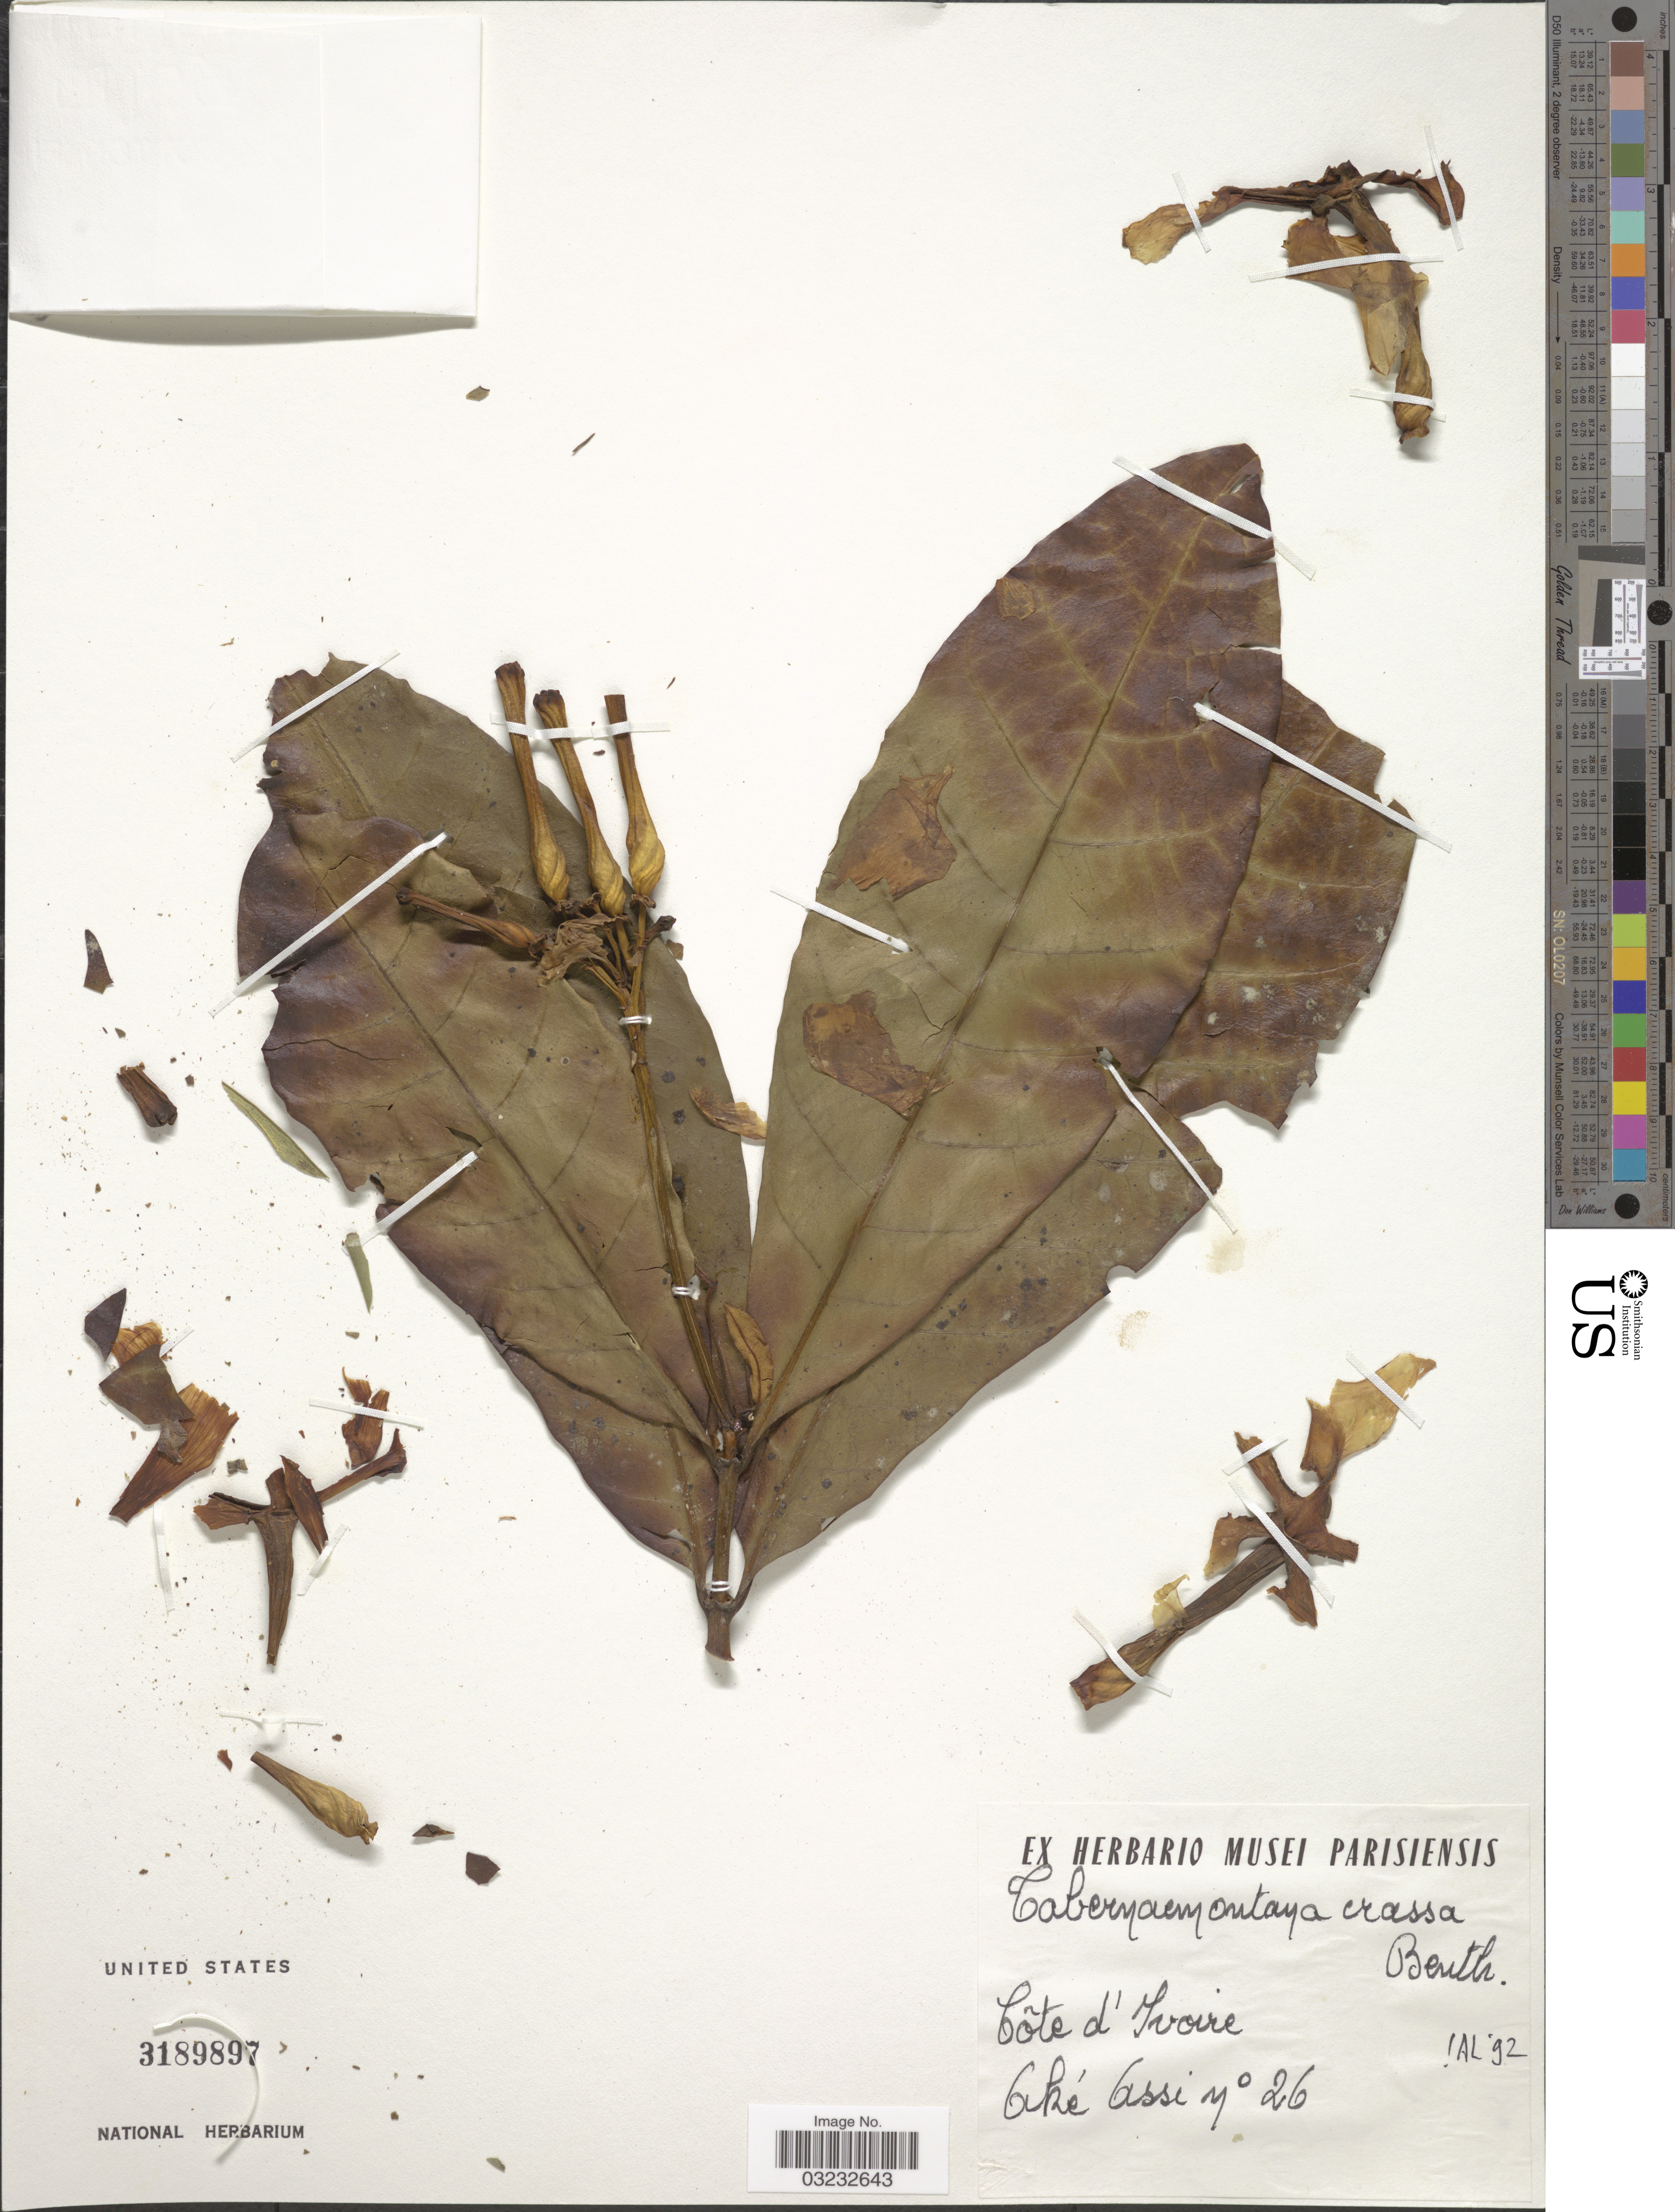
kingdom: Plantae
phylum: Tracheophyta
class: Magnoliopsida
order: Gentianales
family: Apocynaceae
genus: Tabernaemontana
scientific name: Tabernaemontana crassa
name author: Benth.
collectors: A. Assi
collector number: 26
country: Ivory Coast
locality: Côte d'Ivoire.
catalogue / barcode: US 3189897